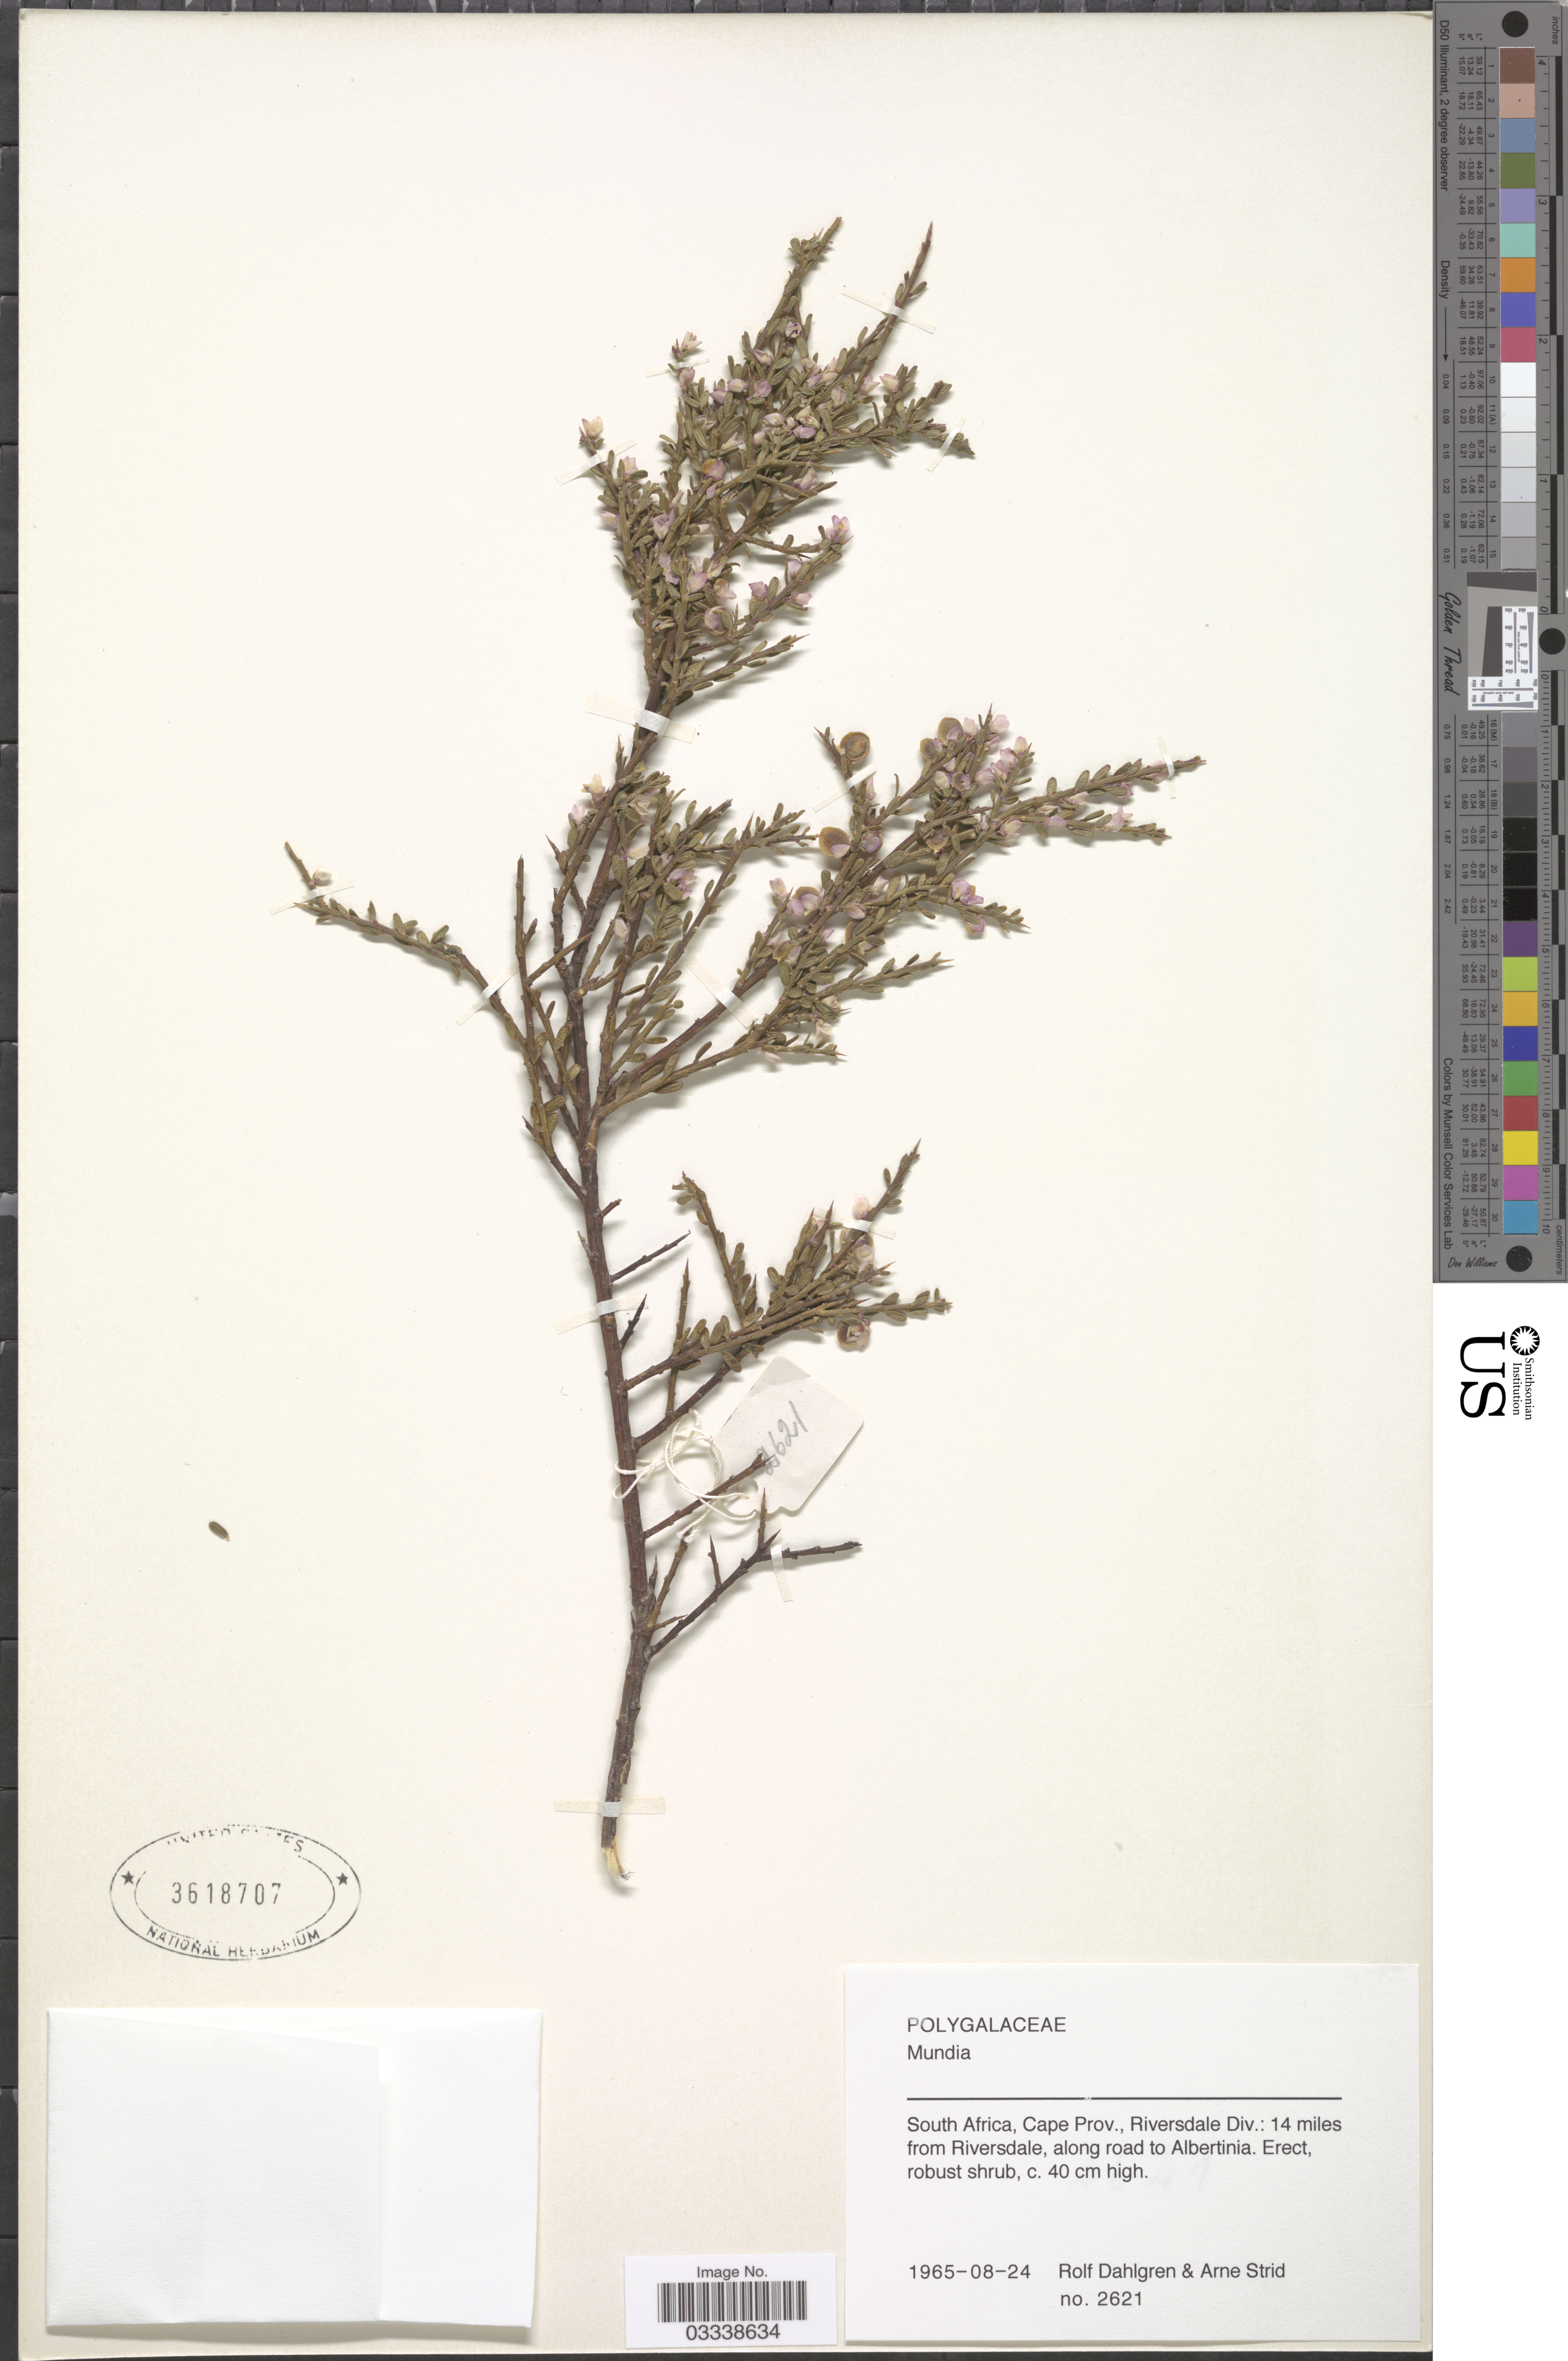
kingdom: Plantae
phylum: Tracheophyta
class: Magnoliopsida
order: Fabales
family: Polygalaceae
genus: Muraltia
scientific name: Muraltia sp.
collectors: R. Dahlgren & A. Strid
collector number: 2621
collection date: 1965-08-24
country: South Africa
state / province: Western Cape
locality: Riversdale Div.: 14 miles from Riversdale, along road to Albertinia.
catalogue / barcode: US 3618707